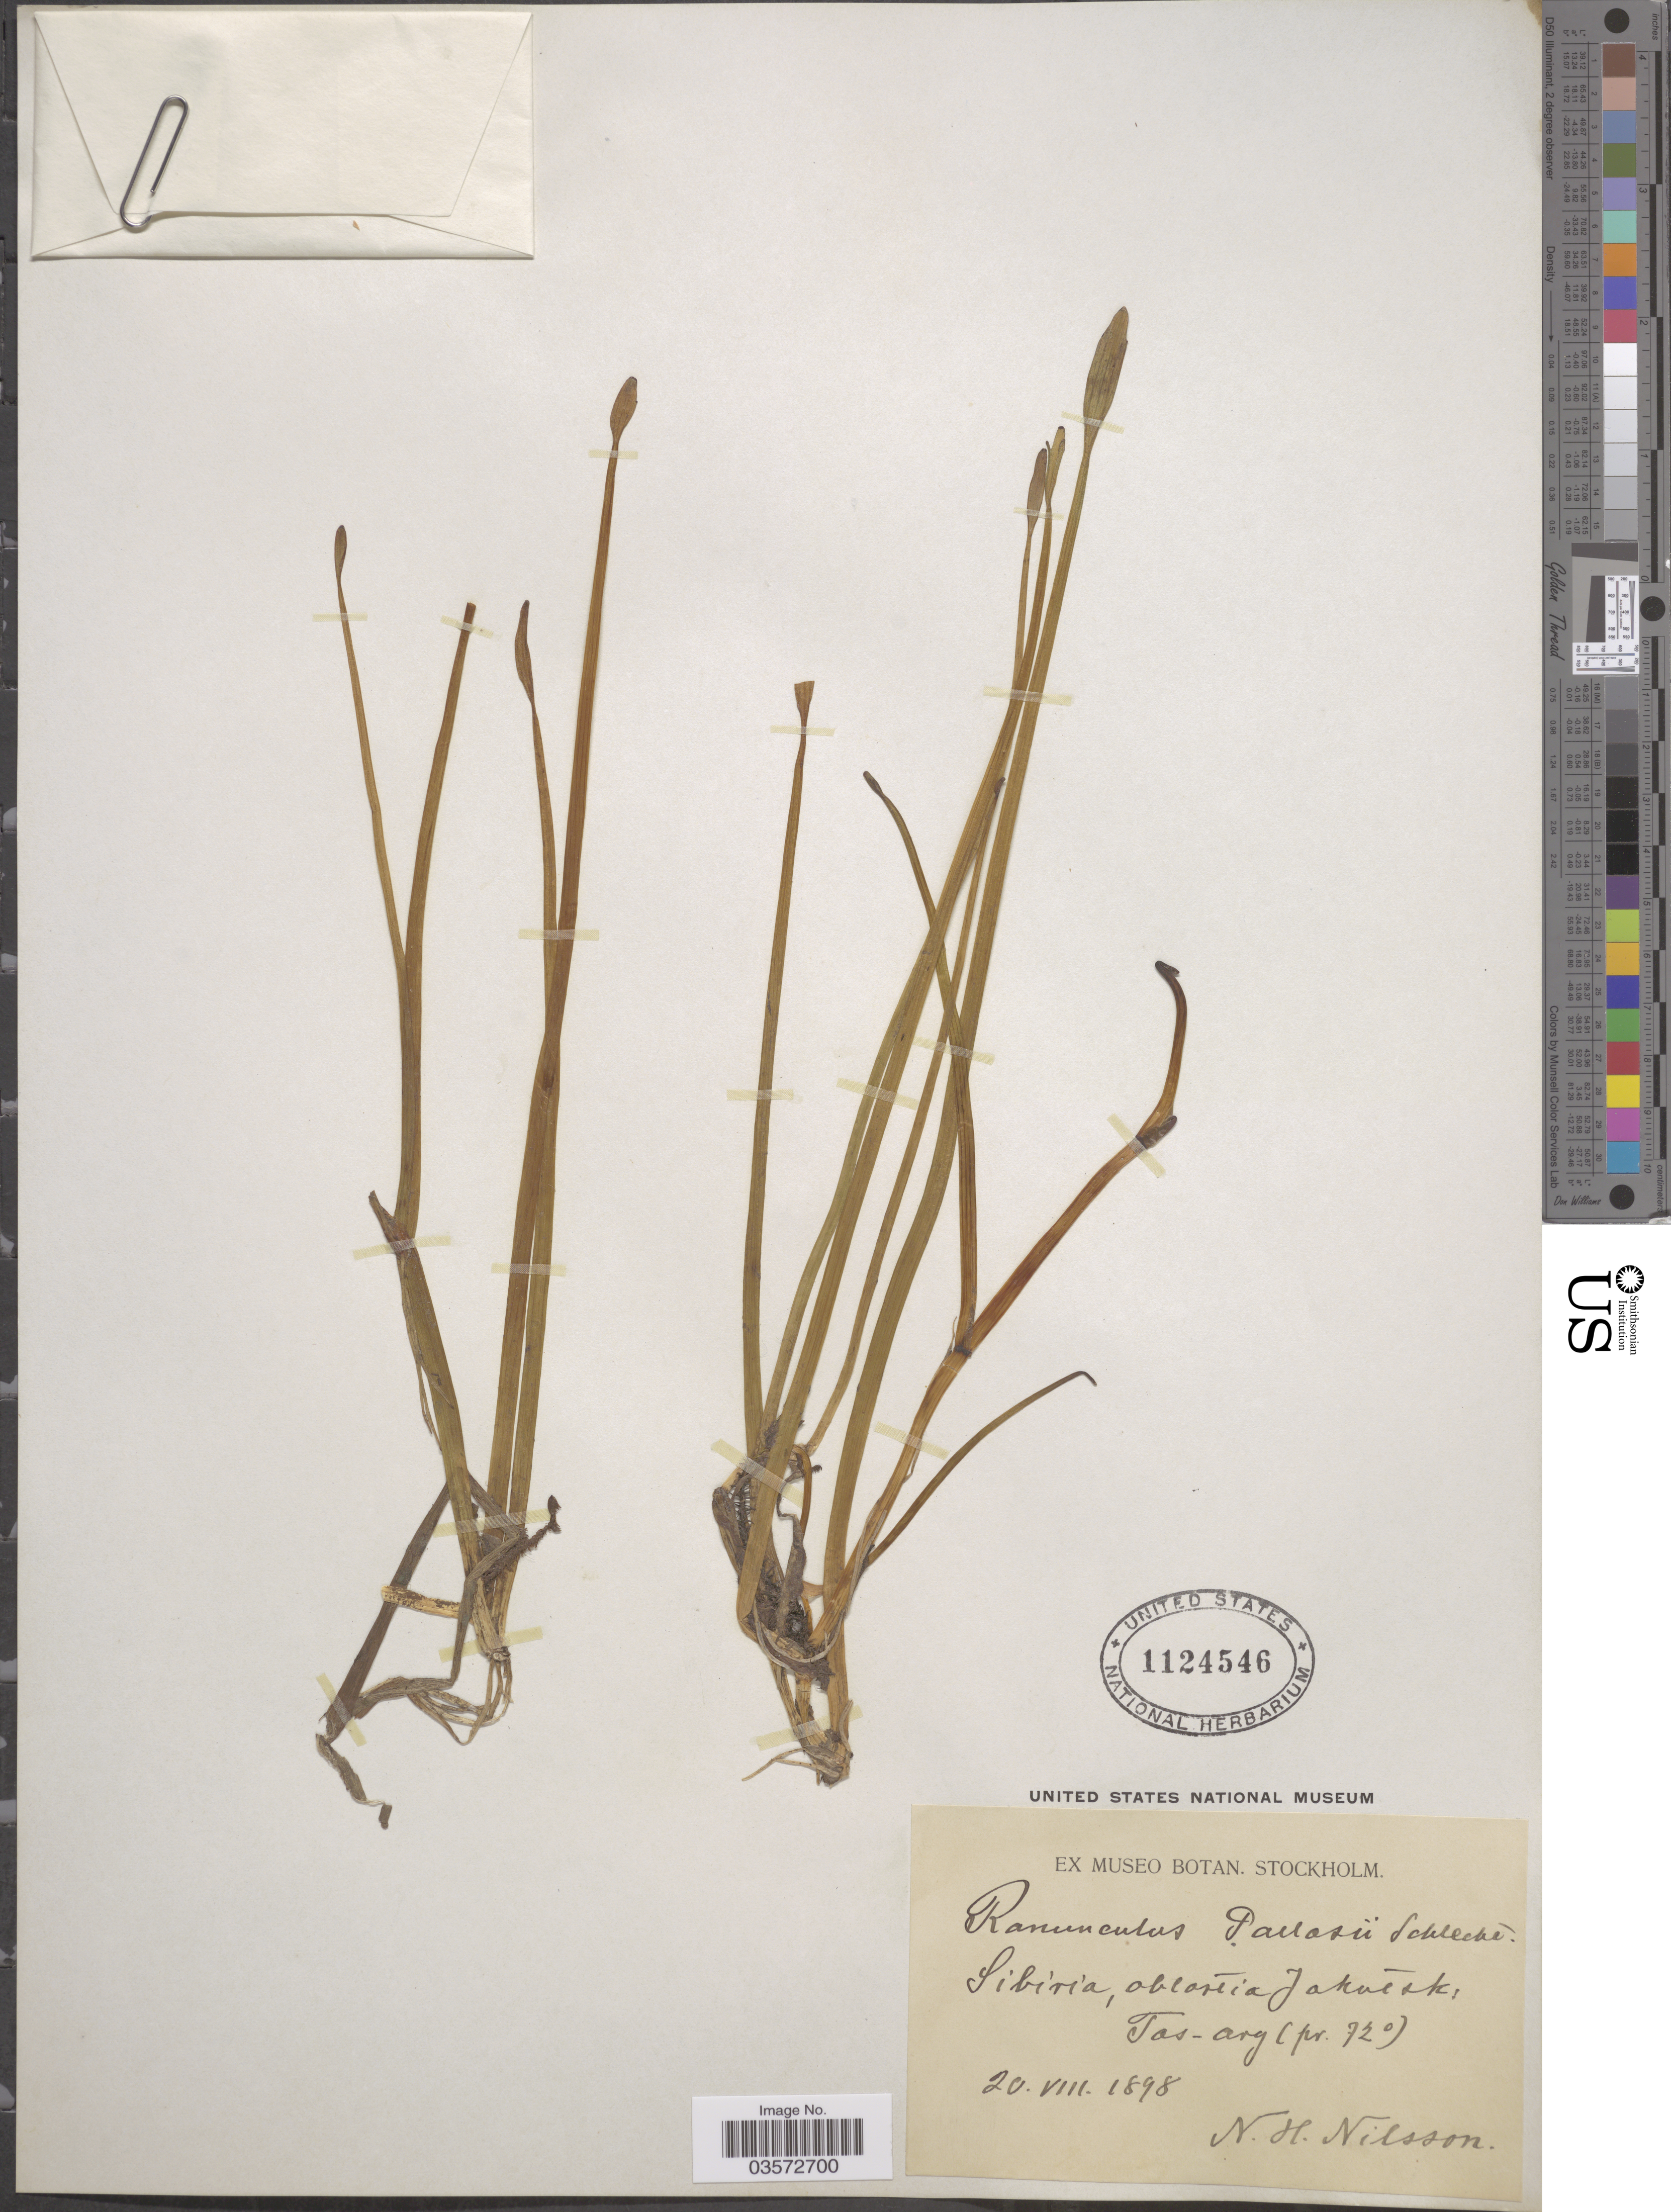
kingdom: Plantae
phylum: Tracheophyta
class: Magnoliopsida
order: Ranunculales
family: Ranunculaceae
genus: Ranunculus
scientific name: Ranunculus pallasii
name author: Schltdl.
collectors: N. H. Nilsson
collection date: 1898-08-20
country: Russian Federation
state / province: Sakha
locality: Sibiria, oblastia Jakutsk, Tas-Ary (pr 72°).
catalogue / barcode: US 1124546